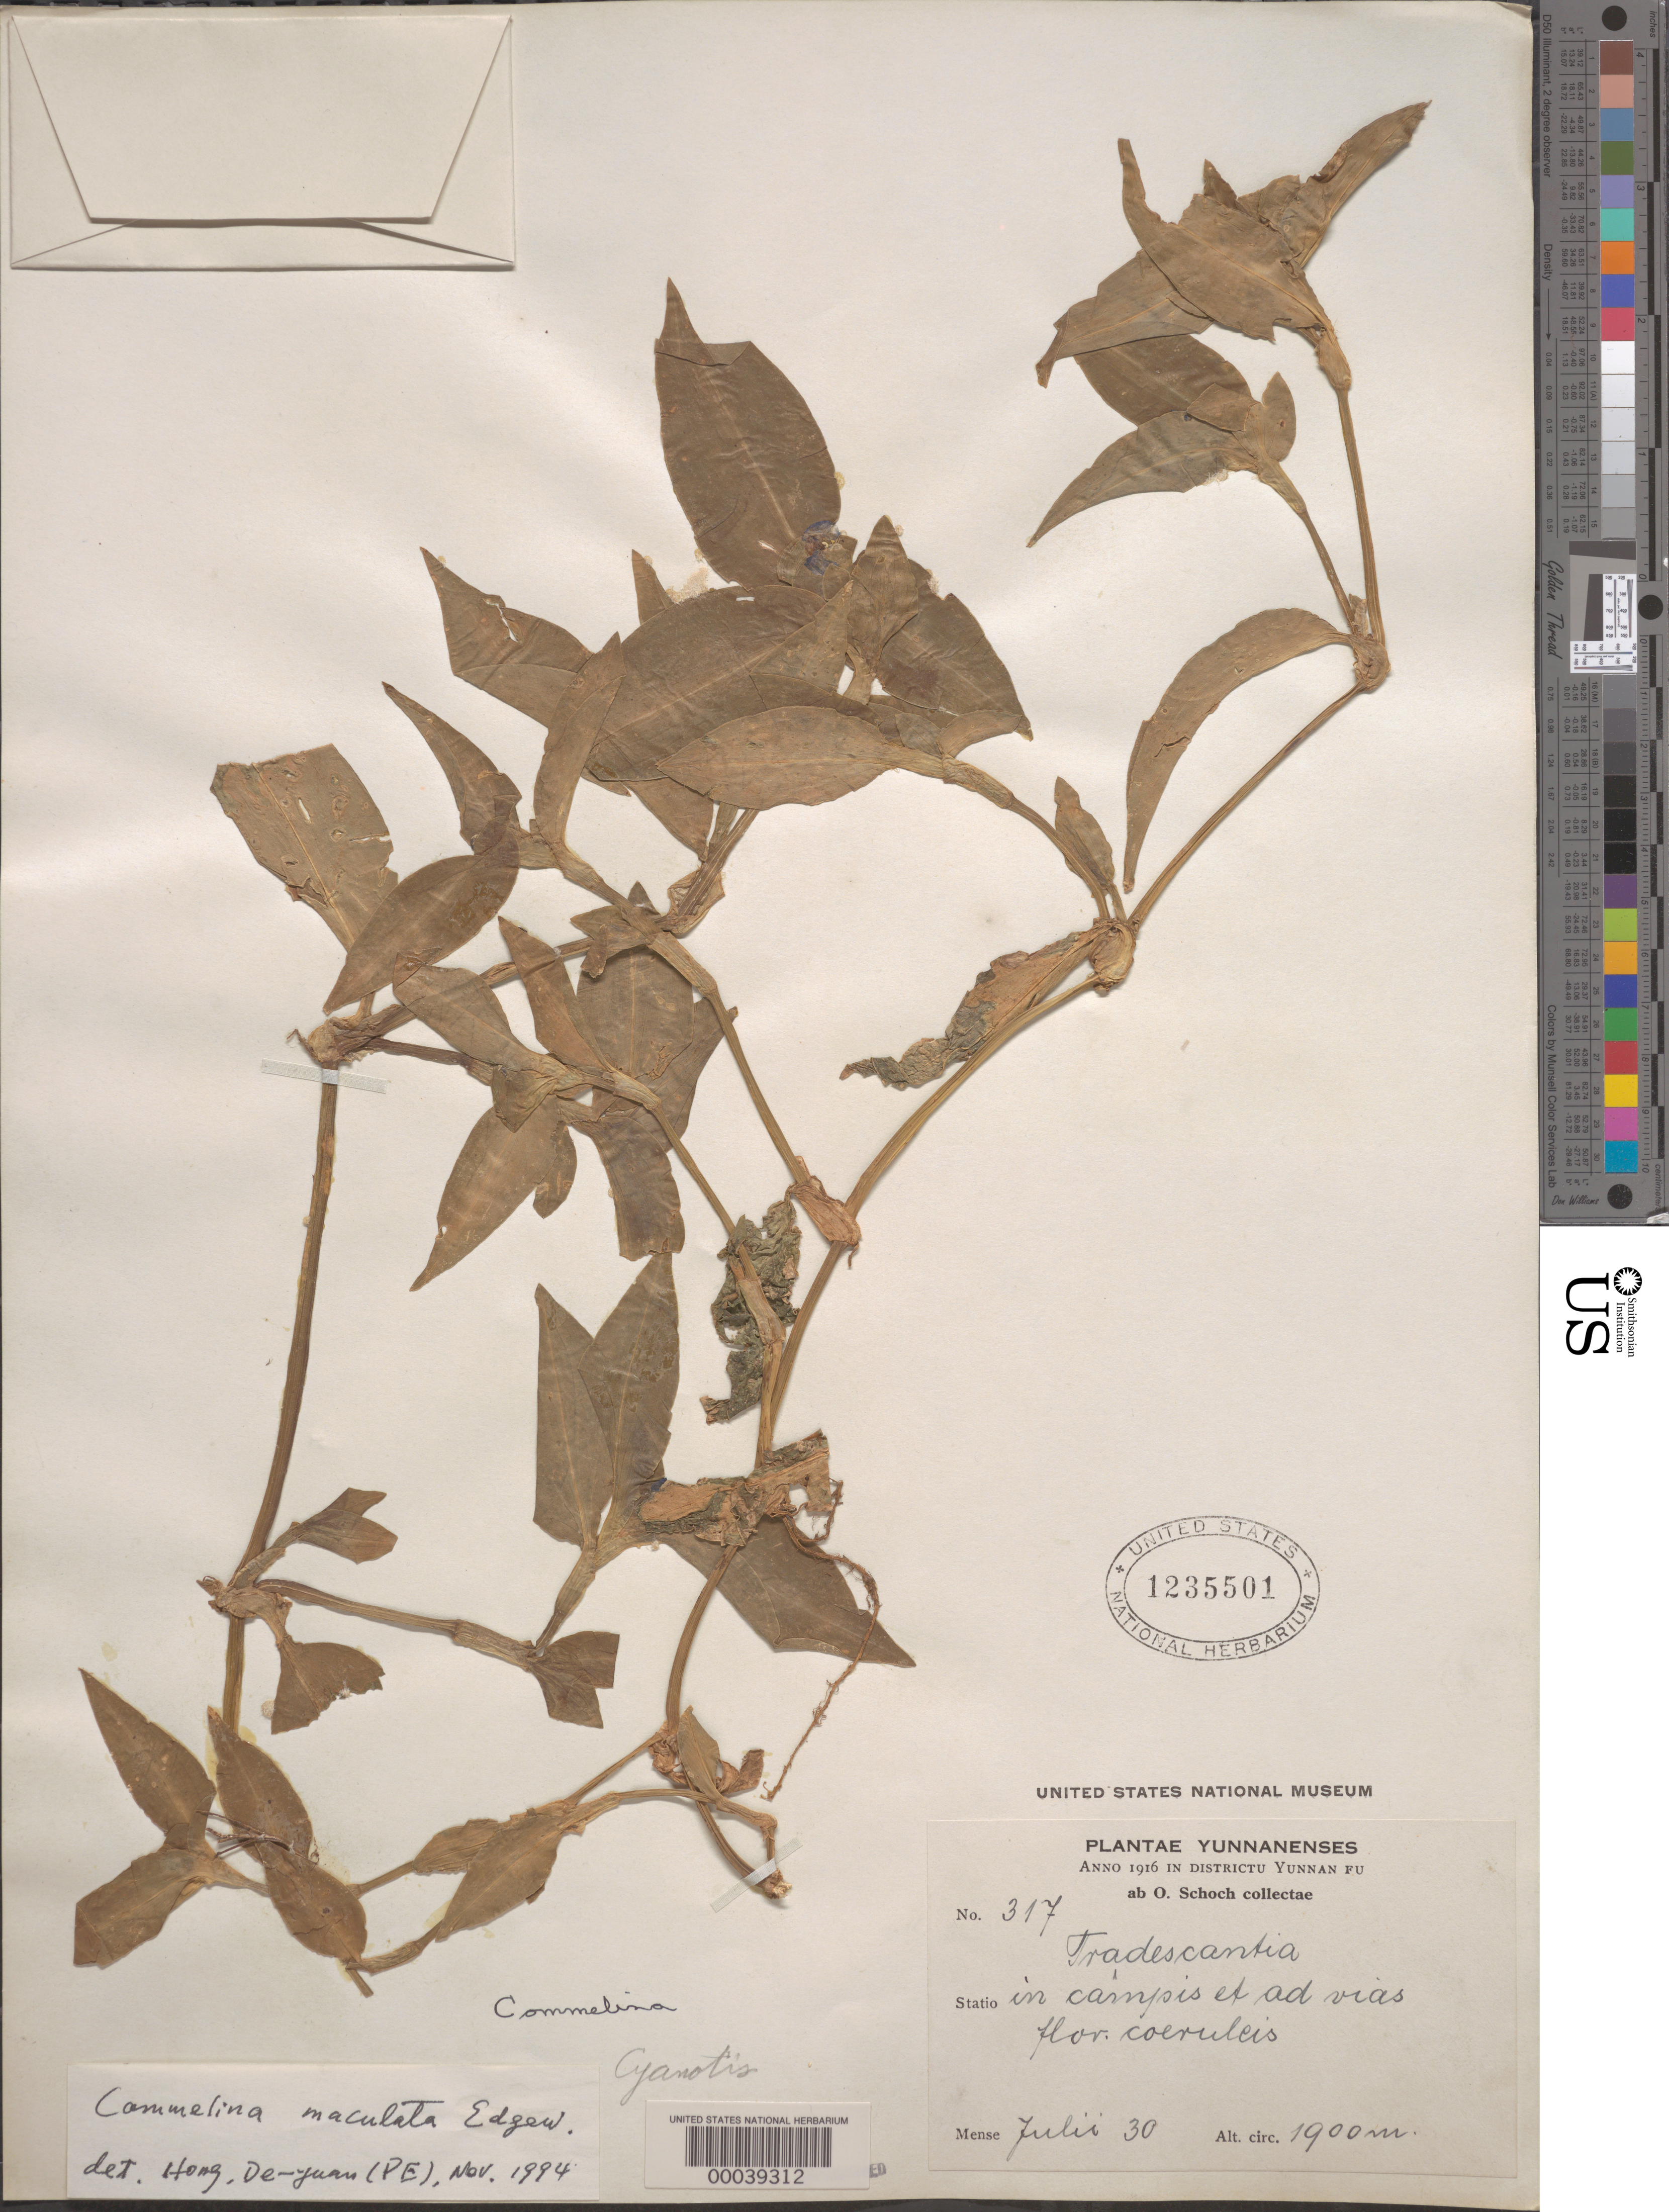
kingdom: Plantae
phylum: Tracheophyta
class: Liliopsida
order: Commelinales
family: Commelinaceae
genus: Commelina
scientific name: Commelina maculata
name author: Edgew.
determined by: Hong, D. Y.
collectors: O. Schoch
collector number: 317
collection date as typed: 30 Jul 1916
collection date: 1916-07-30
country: China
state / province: Yunnan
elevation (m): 1900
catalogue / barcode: US 1235501